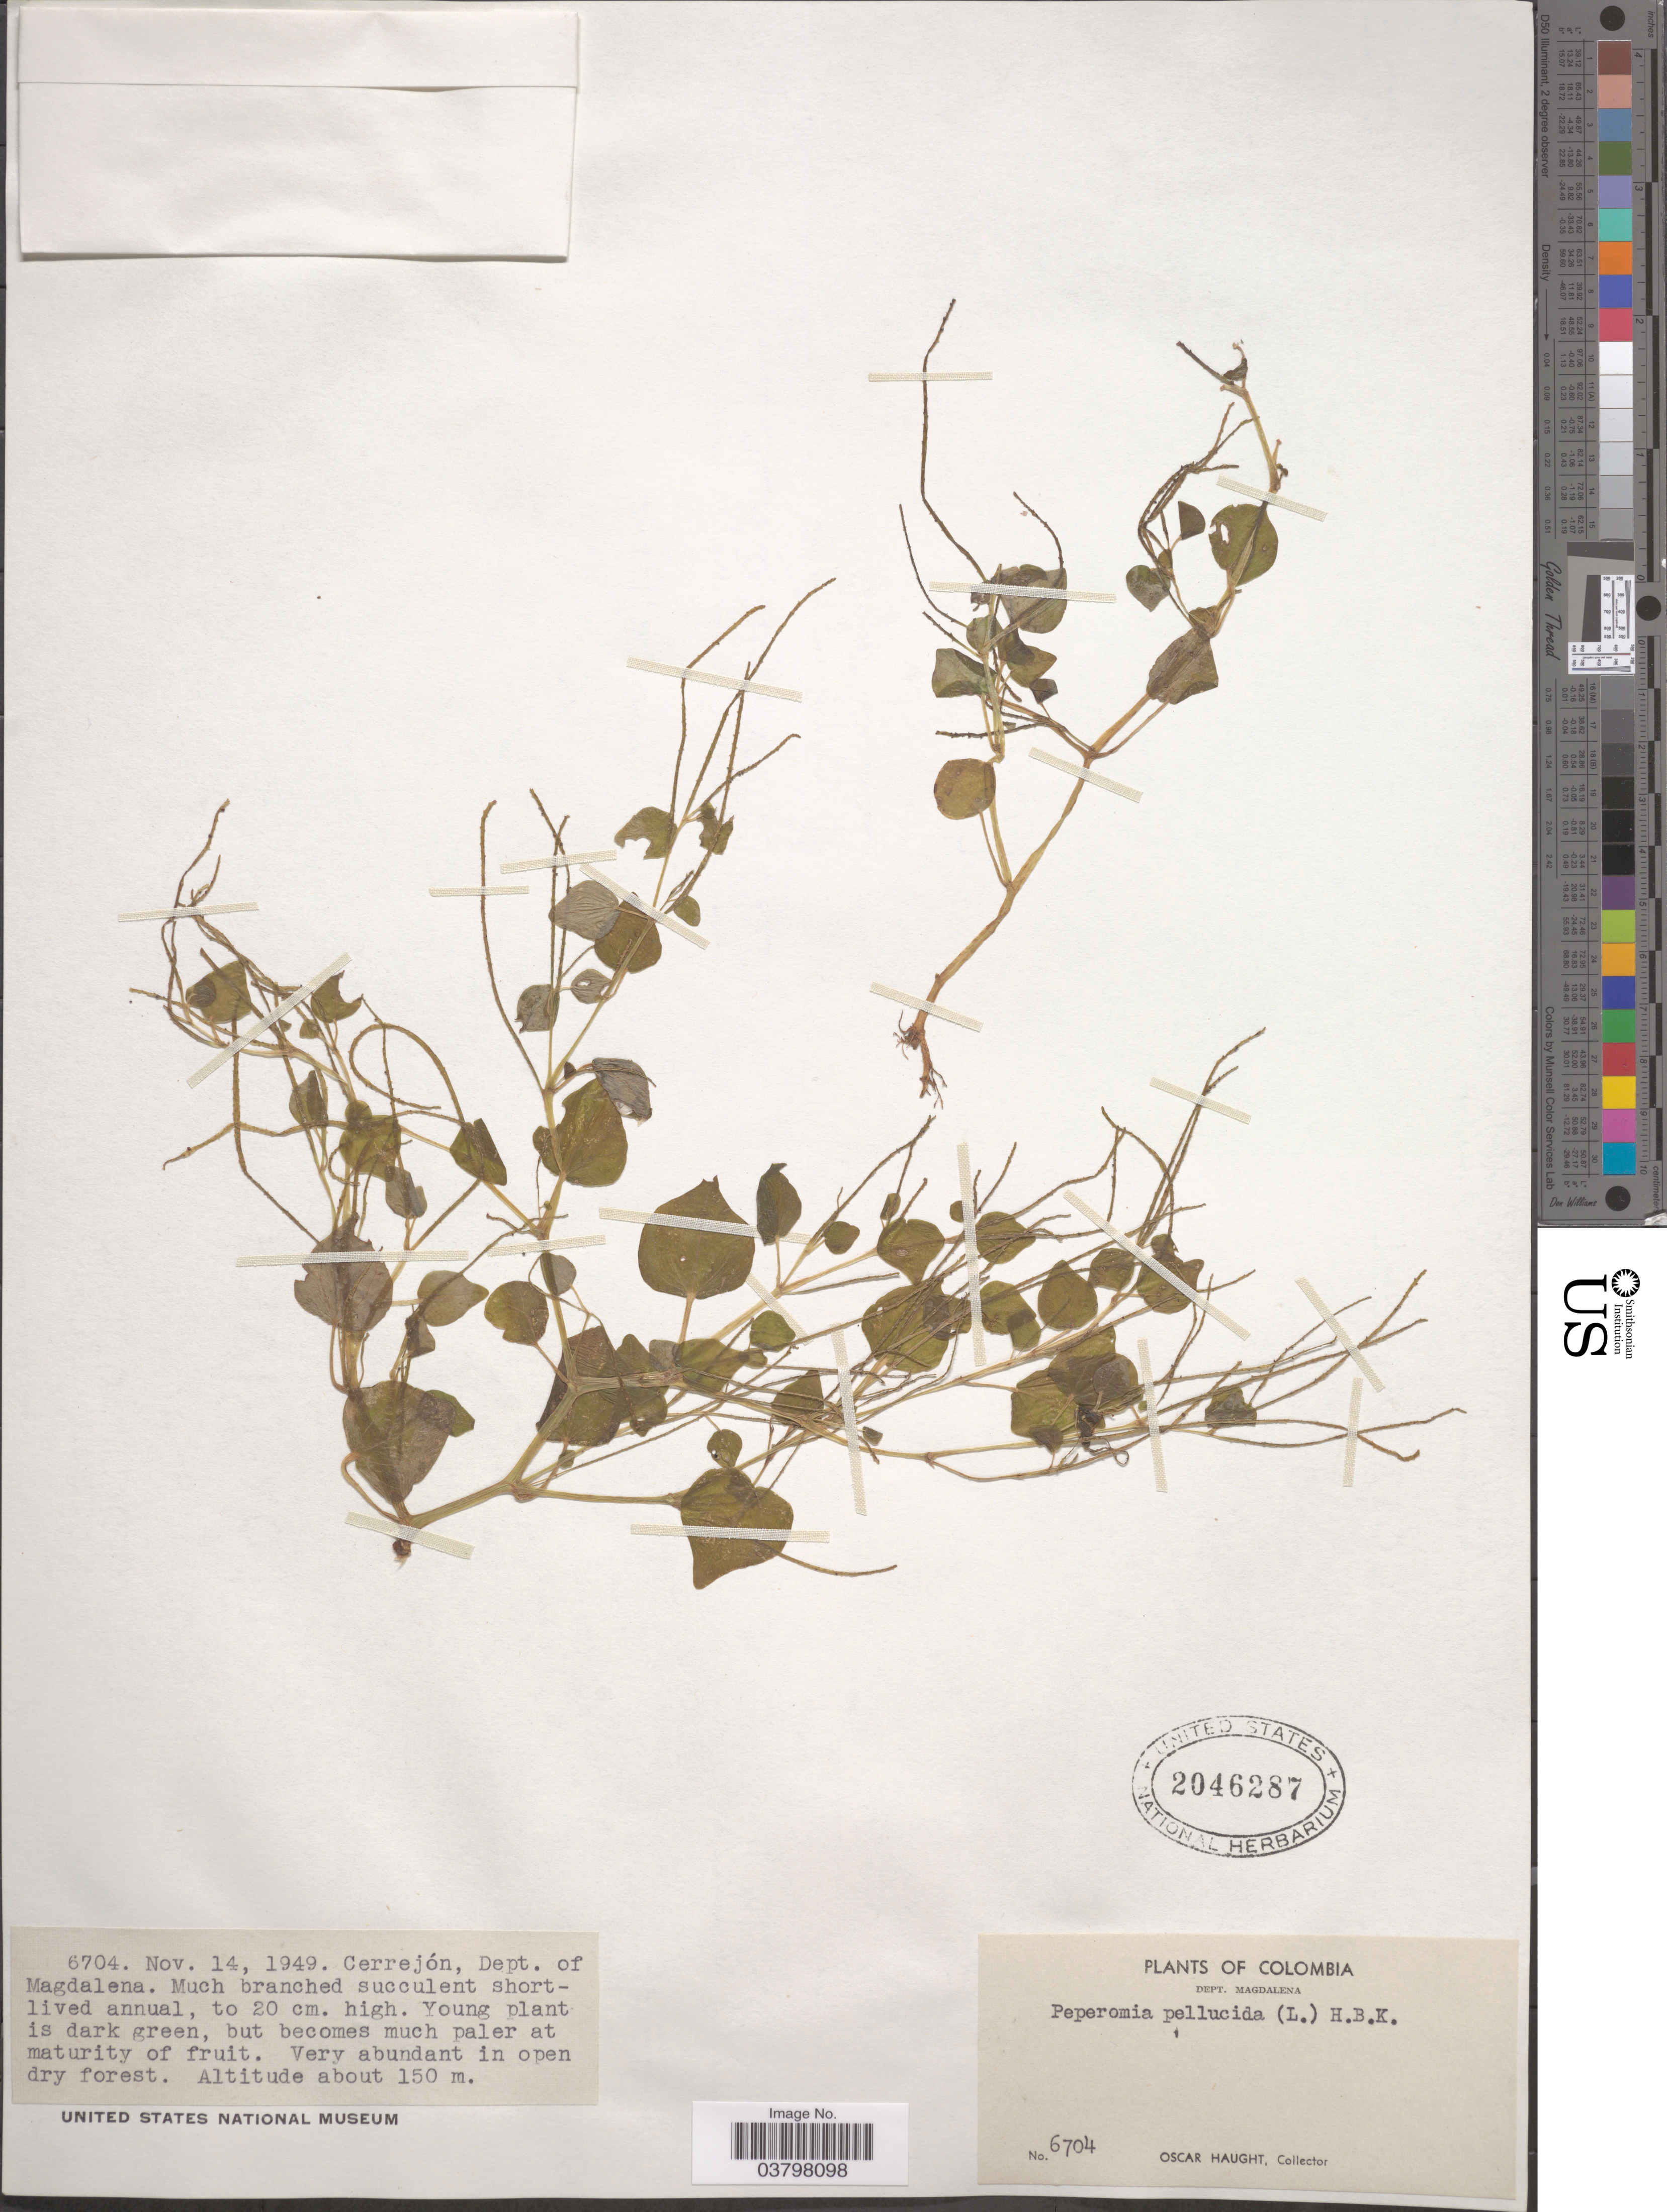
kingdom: Plantae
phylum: Tracheophyta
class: Magnoliopsida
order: Piperales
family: Piperaceae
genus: Peperomia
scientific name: Peperomia pellucida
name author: (L.) Kunth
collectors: O. L. Haught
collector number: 6704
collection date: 1949-11-14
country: Colombia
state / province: Magdalena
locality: Cerrejón, Dept. of Magdalena.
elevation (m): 150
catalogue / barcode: US 2046287